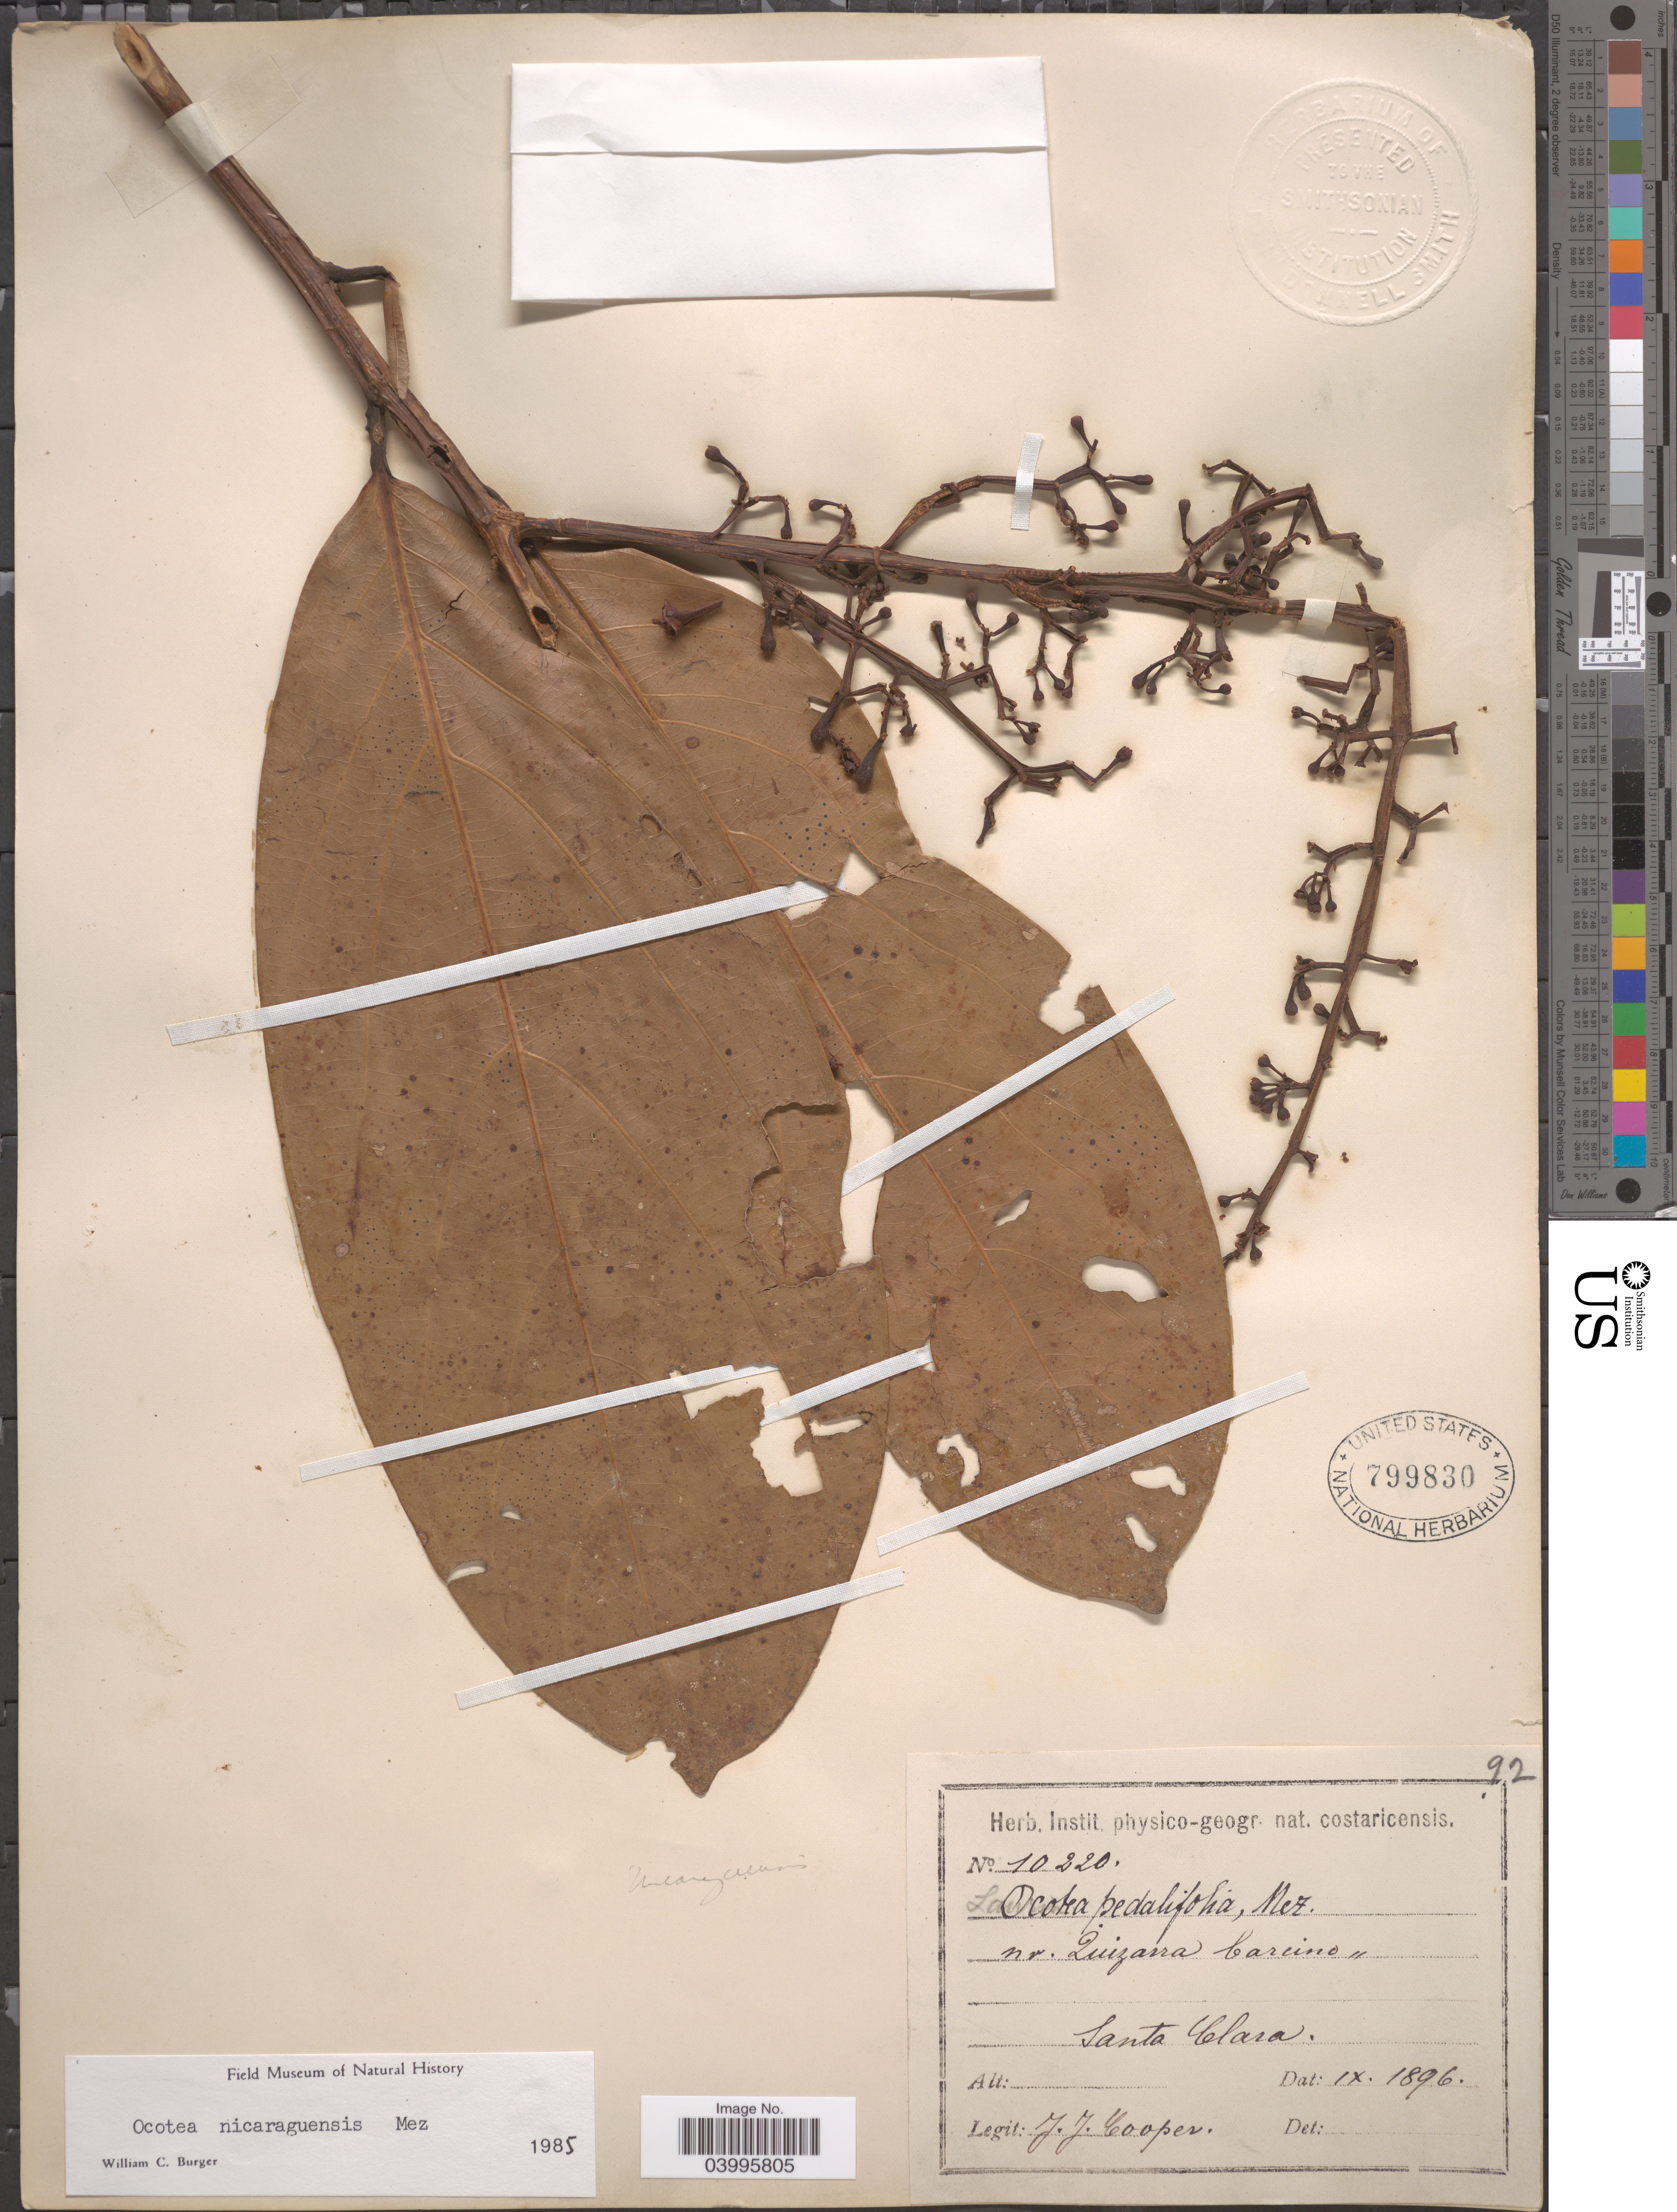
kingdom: Plantae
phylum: Tracheophyta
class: Magnoliopsida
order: Laurales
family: Lauraceae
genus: Ocotea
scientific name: Ocotea nicaraguensis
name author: Mez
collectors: J. J. Cooper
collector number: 10220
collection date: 1896-09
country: Costa Rica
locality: Santa Clara.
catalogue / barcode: US 799830